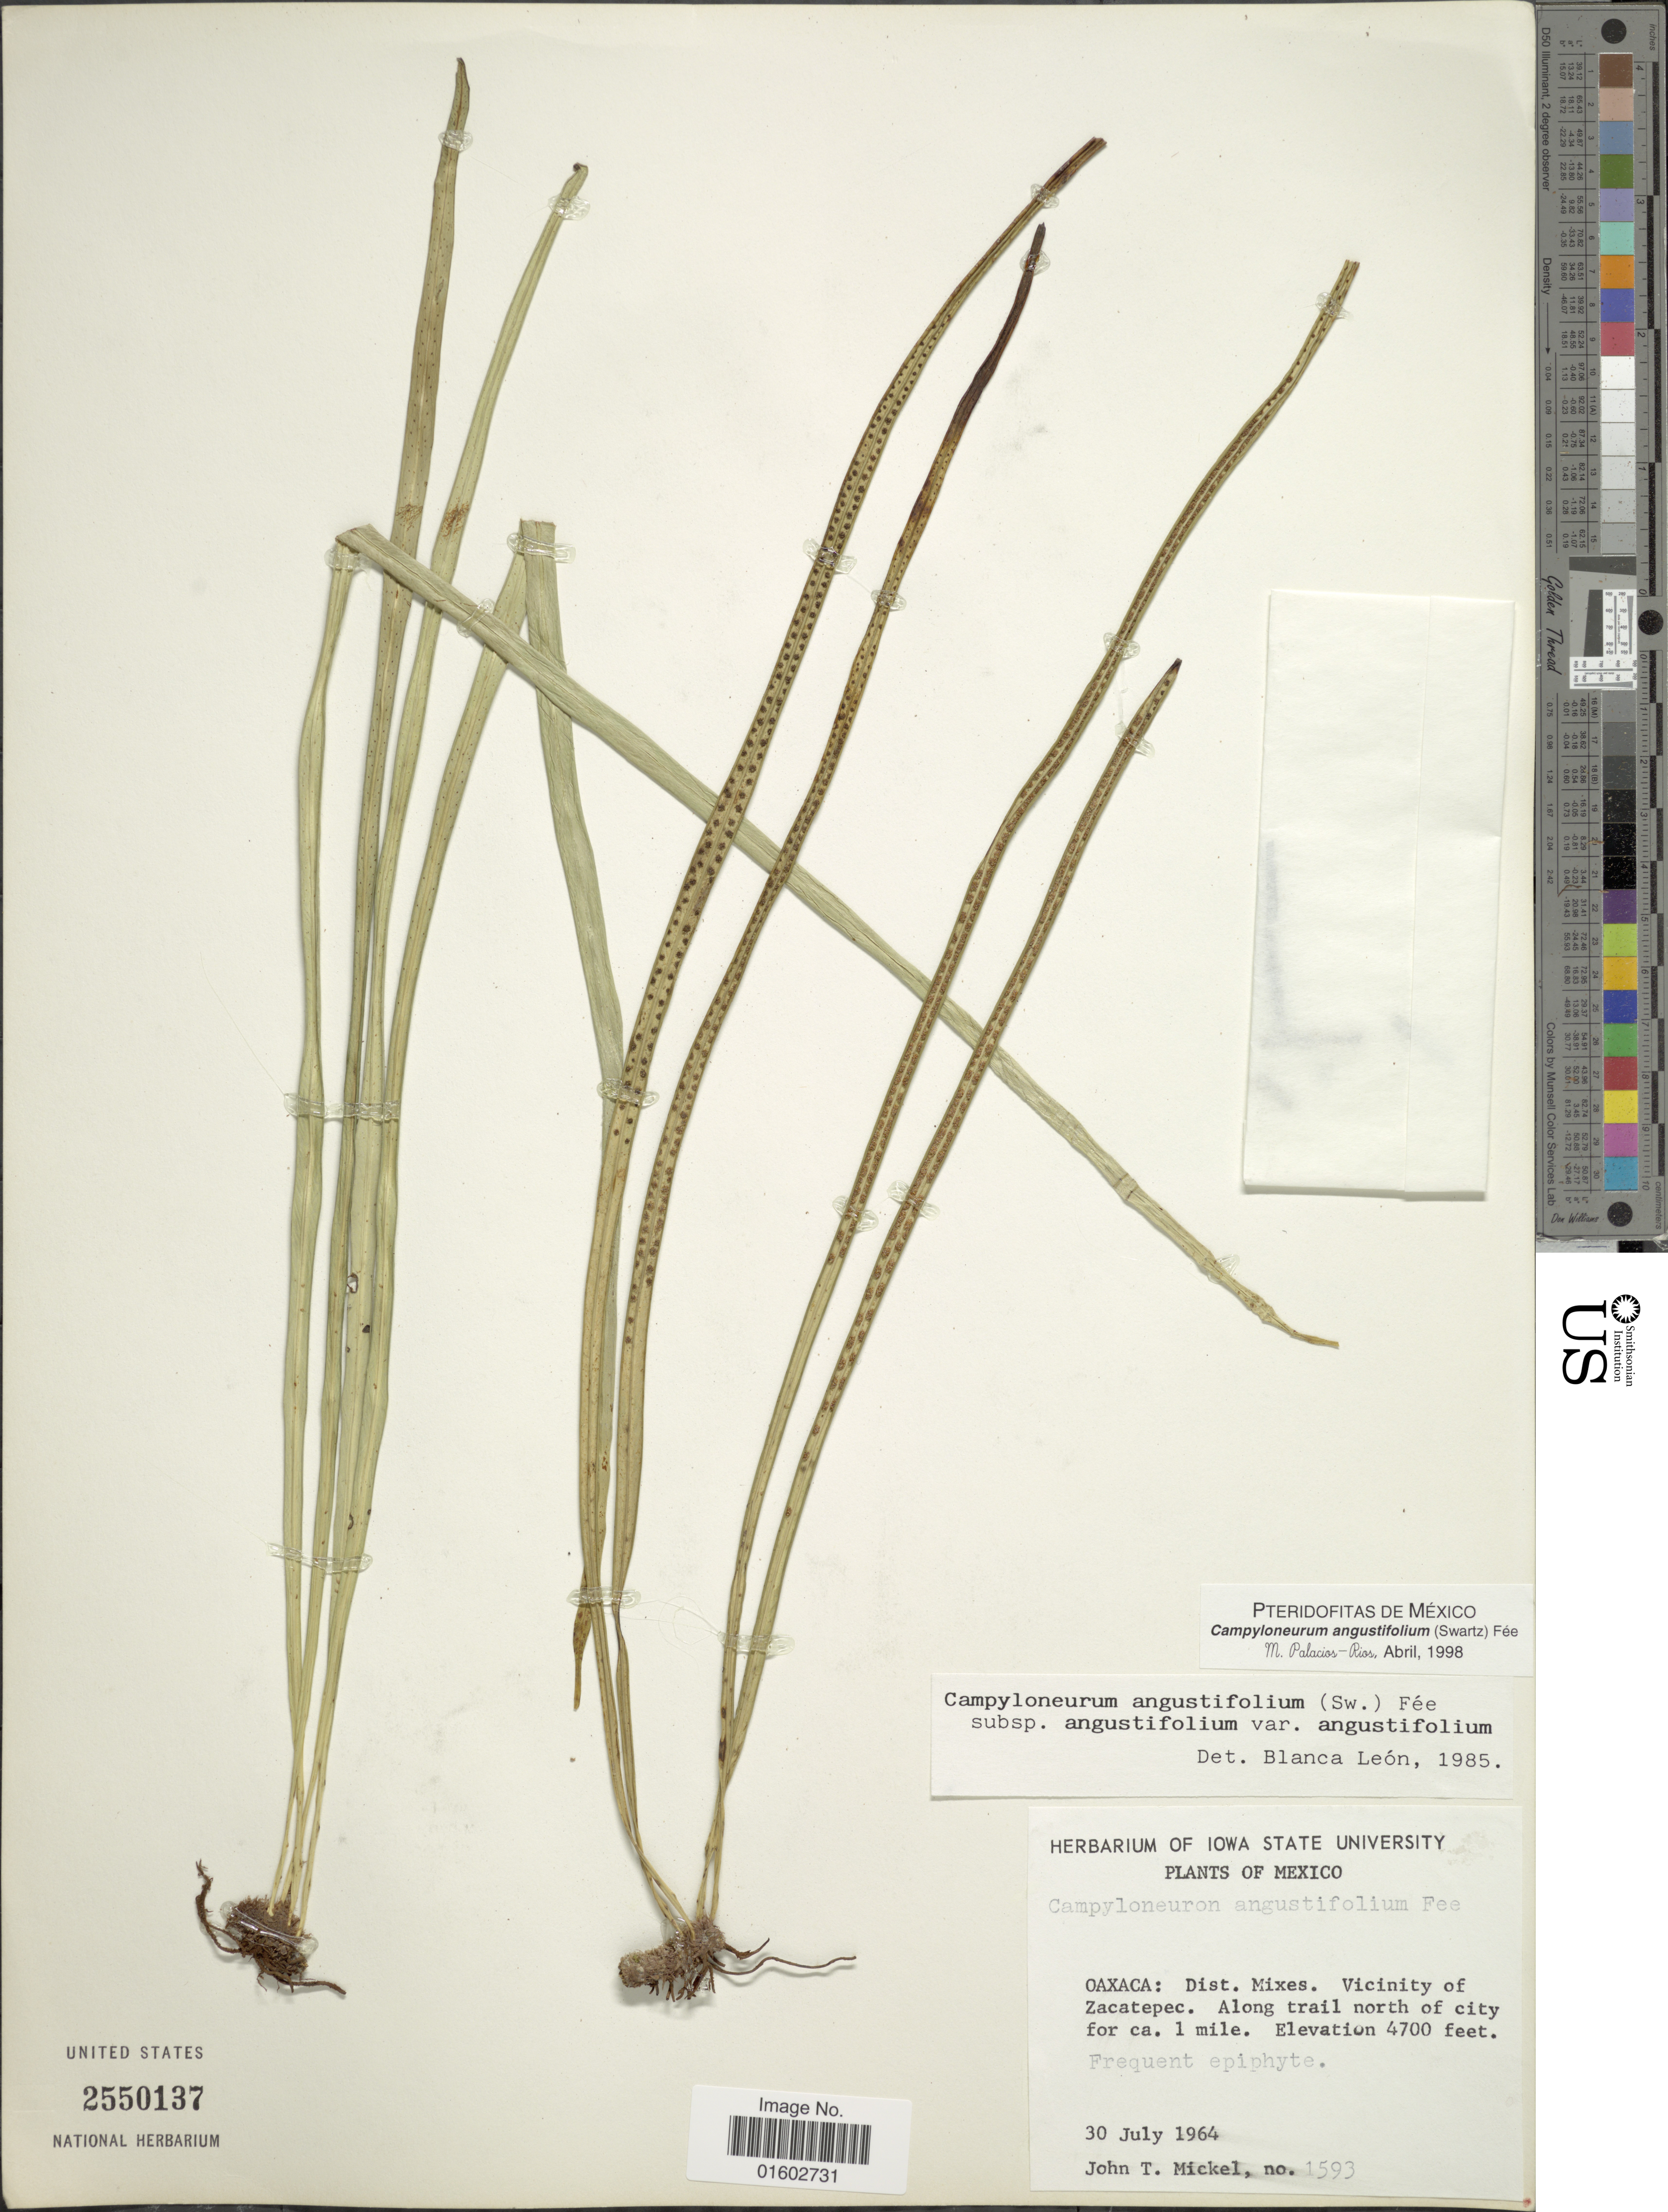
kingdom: Plantae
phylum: Tracheophyta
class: Polypodiopsida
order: Polypodiales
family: Polypodiaceae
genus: Campyloneurum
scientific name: Campyloneurum angustifolium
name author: (Sw.) Fée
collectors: J. T. Mickel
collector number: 1593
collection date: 1964-07-30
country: Mexico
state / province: Oaxaca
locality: Dist. Mixes, Vicinity of Zacatepec, Along trail north of city fror ca. 1 miles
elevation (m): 1433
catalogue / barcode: US 2550137